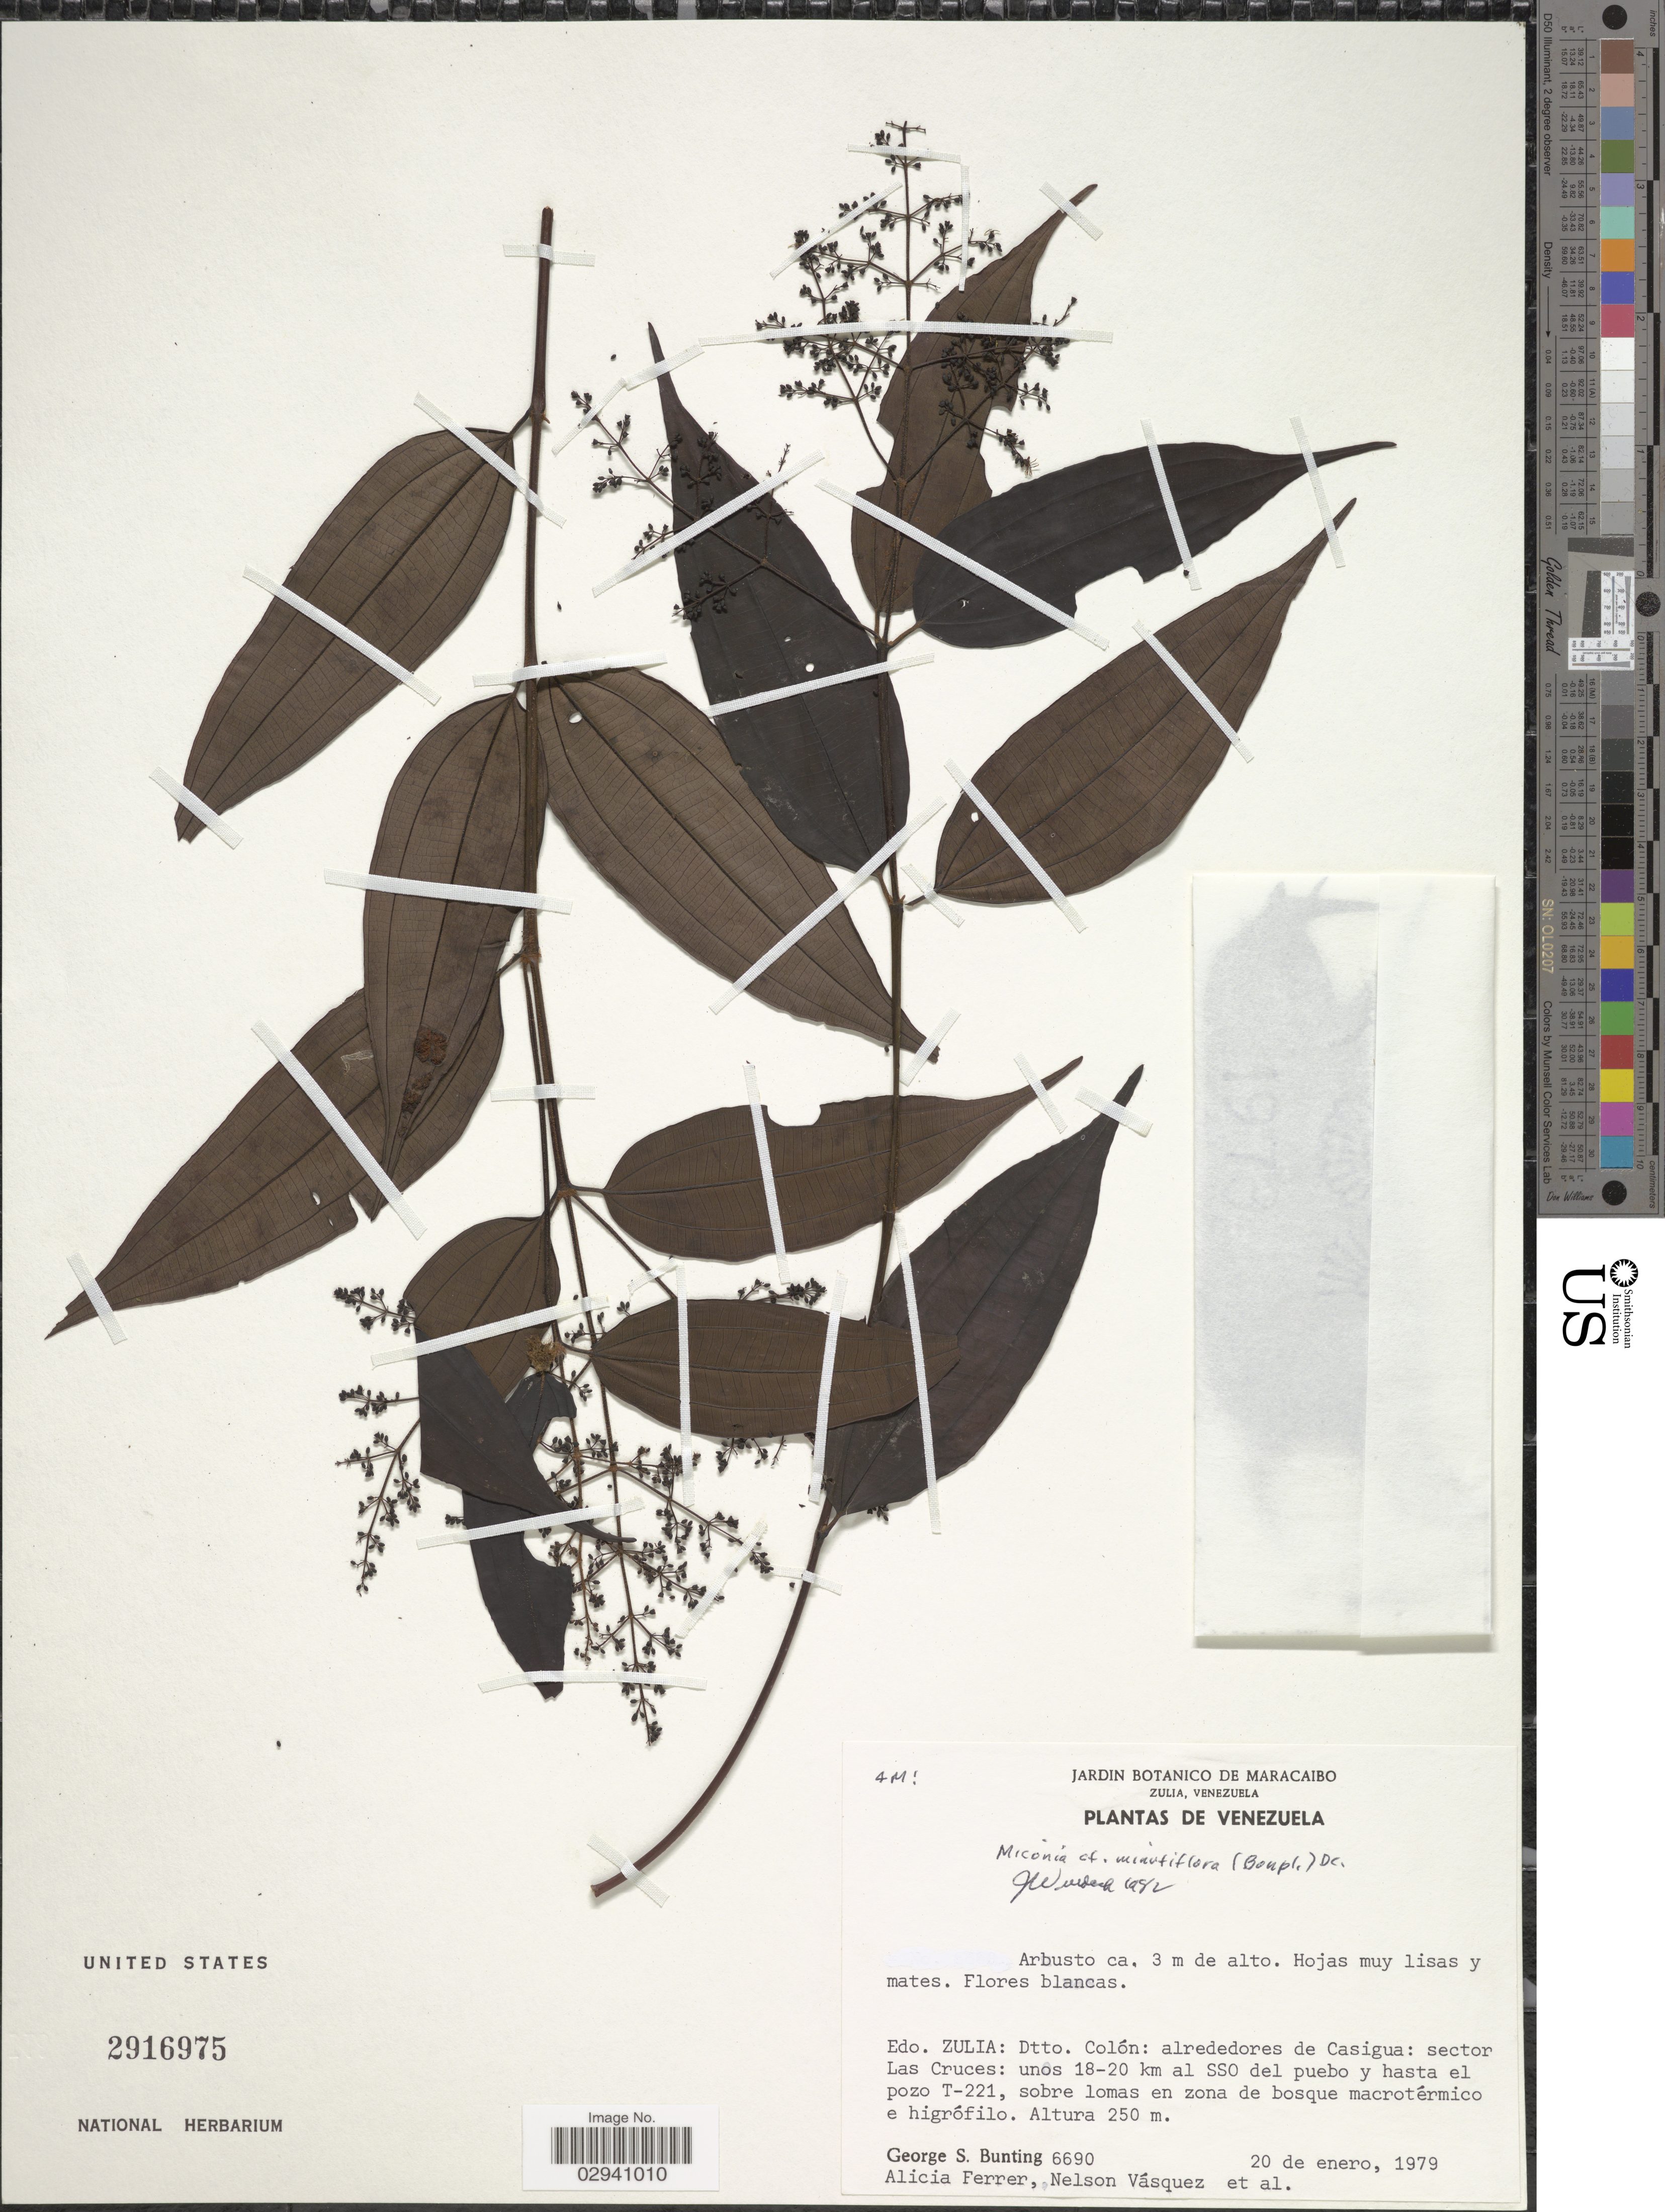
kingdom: Plantae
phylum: Tracheophyta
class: Magnoliopsida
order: Myrtales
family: Melastomataceae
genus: Miconia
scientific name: Miconia minutiflora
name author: (Bonpl.) DC.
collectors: G. S. Bunting, A. Ferrer, N. Vásquez & et al.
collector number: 6690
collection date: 1979-01-20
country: Venezuela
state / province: Zulia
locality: Edo. Zulia: Dtto. Colón: alrededores de Casigua: sector Las Cruces: unos 18-20 km al SSO del pueblo y hasta el pozo T-221.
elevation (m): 250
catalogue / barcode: US 2916975